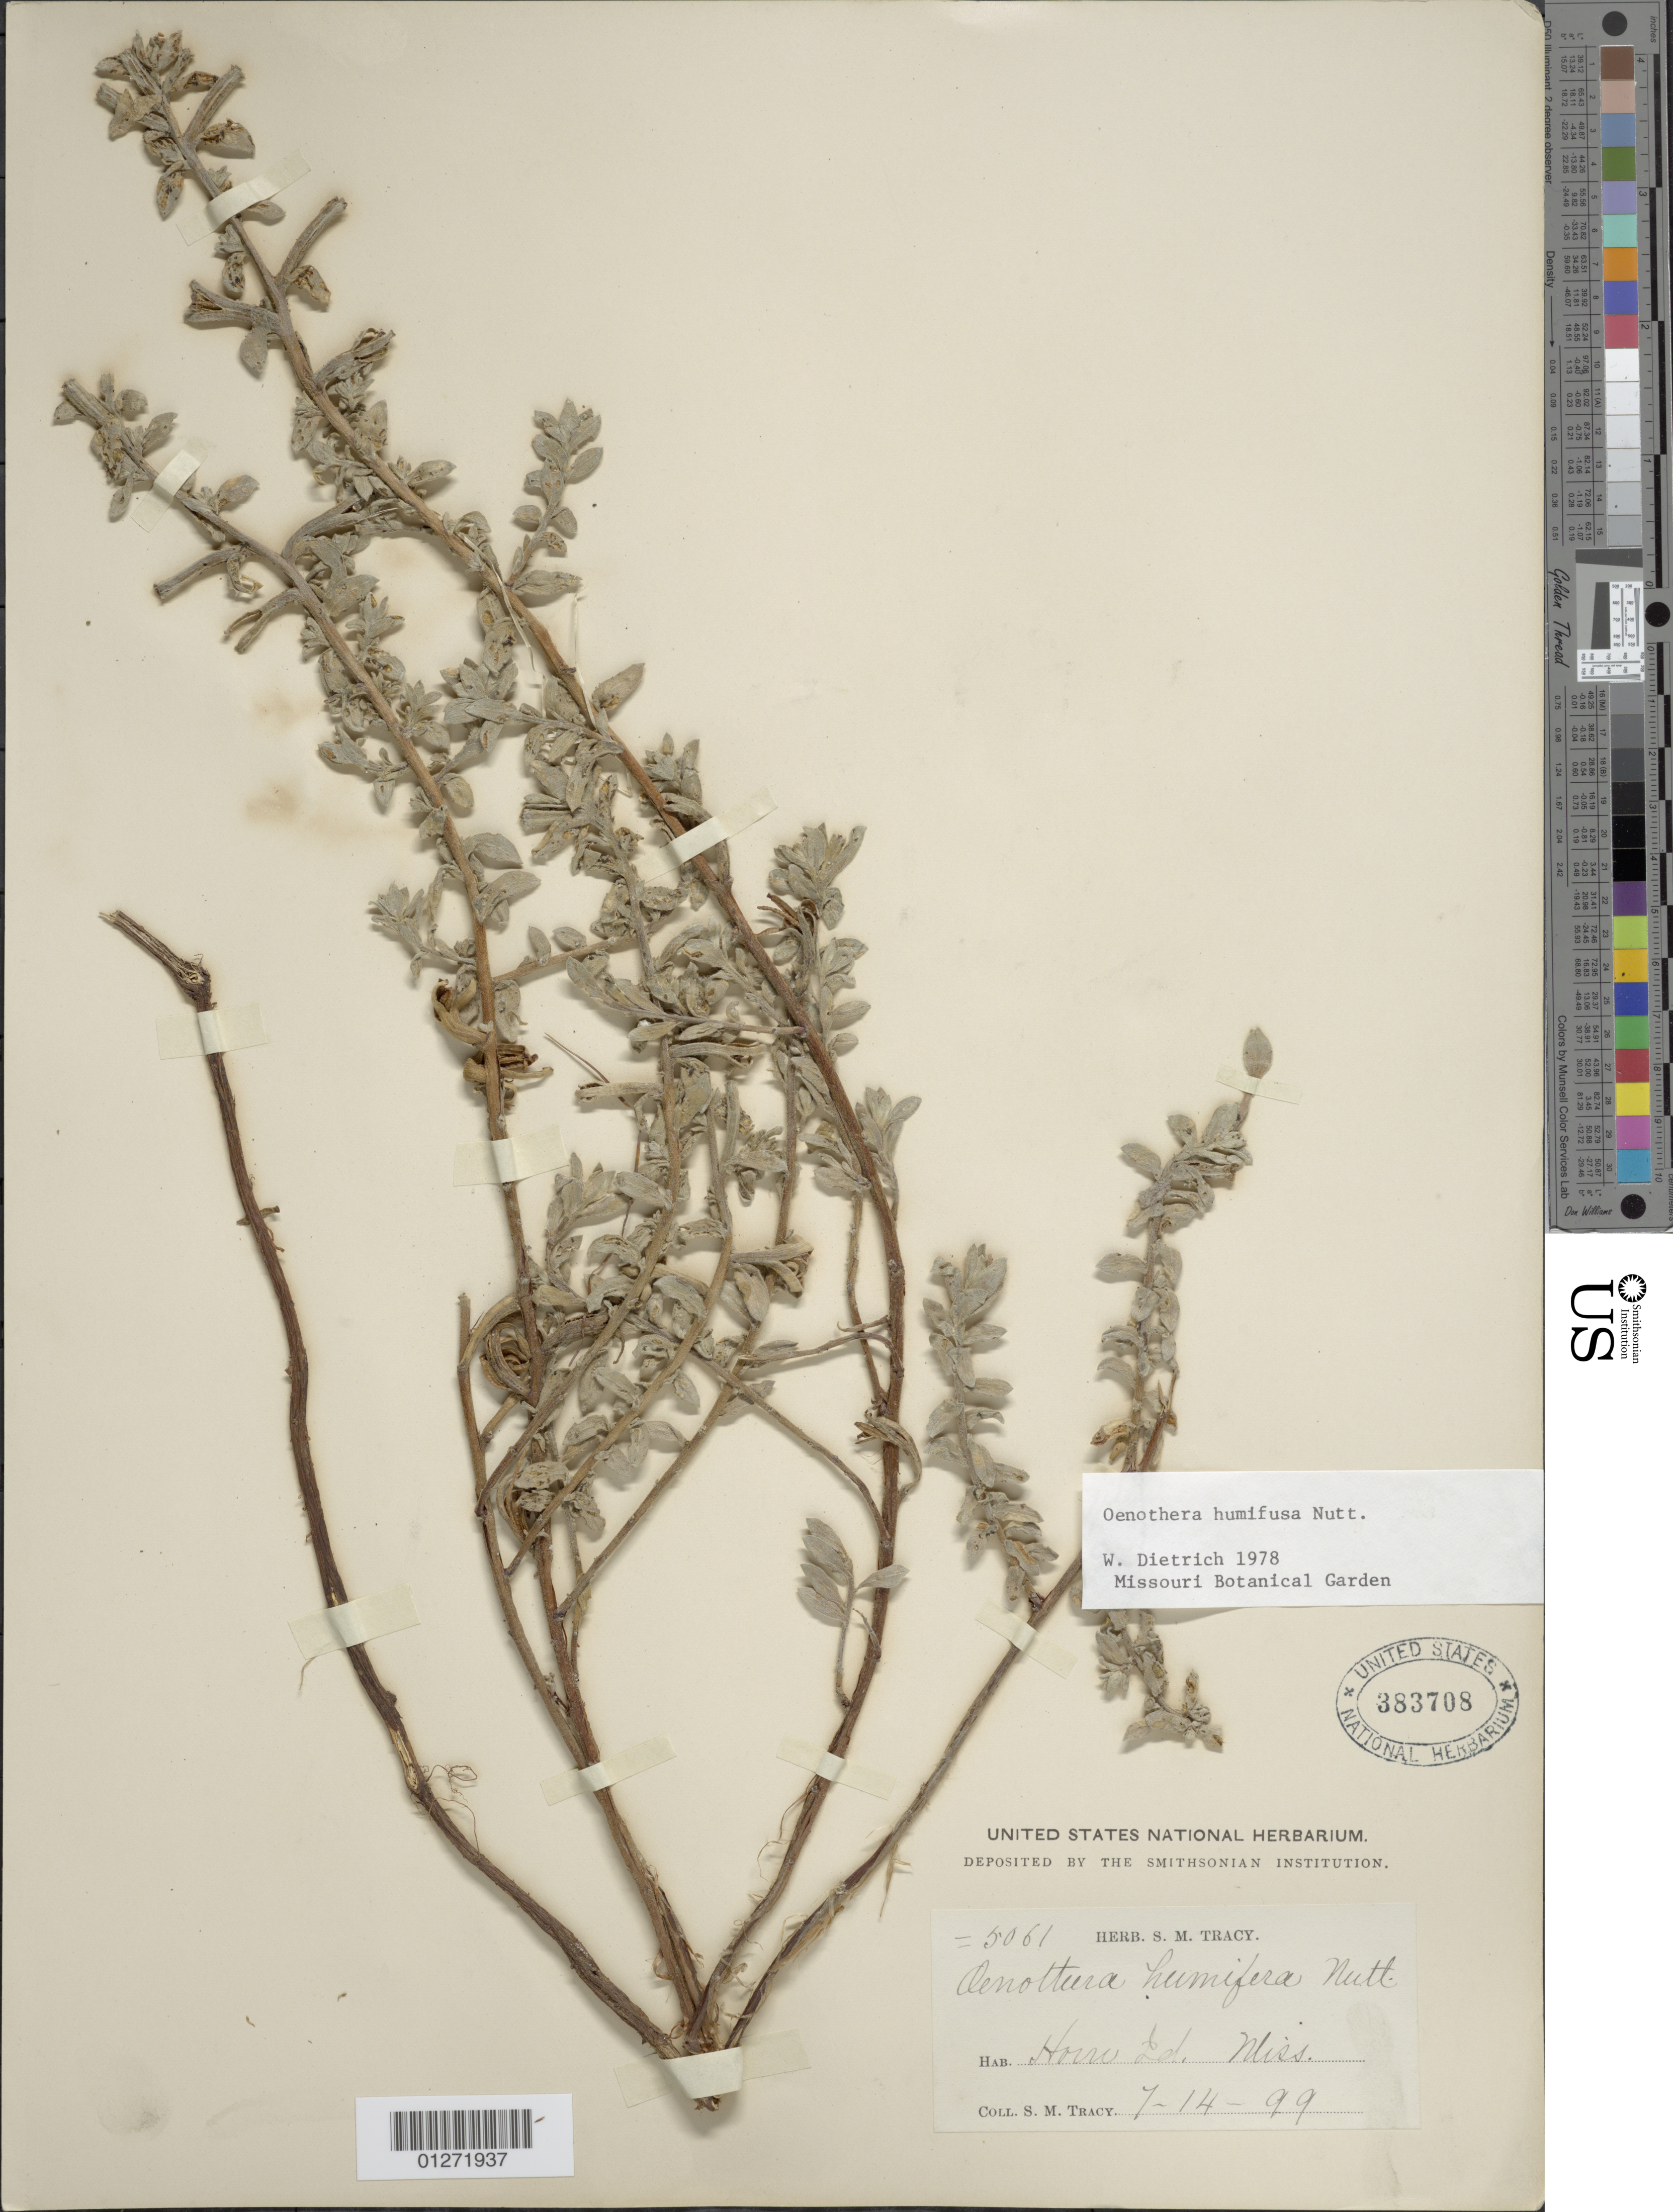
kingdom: Plantae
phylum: Tracheophyta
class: Magnoliopsida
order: Myrtales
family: Onagraceae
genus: Oenothera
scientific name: Oenothera humifusa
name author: Nutt.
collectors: S. M. Tracy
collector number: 5061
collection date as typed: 14 Jul 1899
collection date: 1899-07-14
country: United States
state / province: Mississippi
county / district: Jackson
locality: Horn island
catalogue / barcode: US 383708